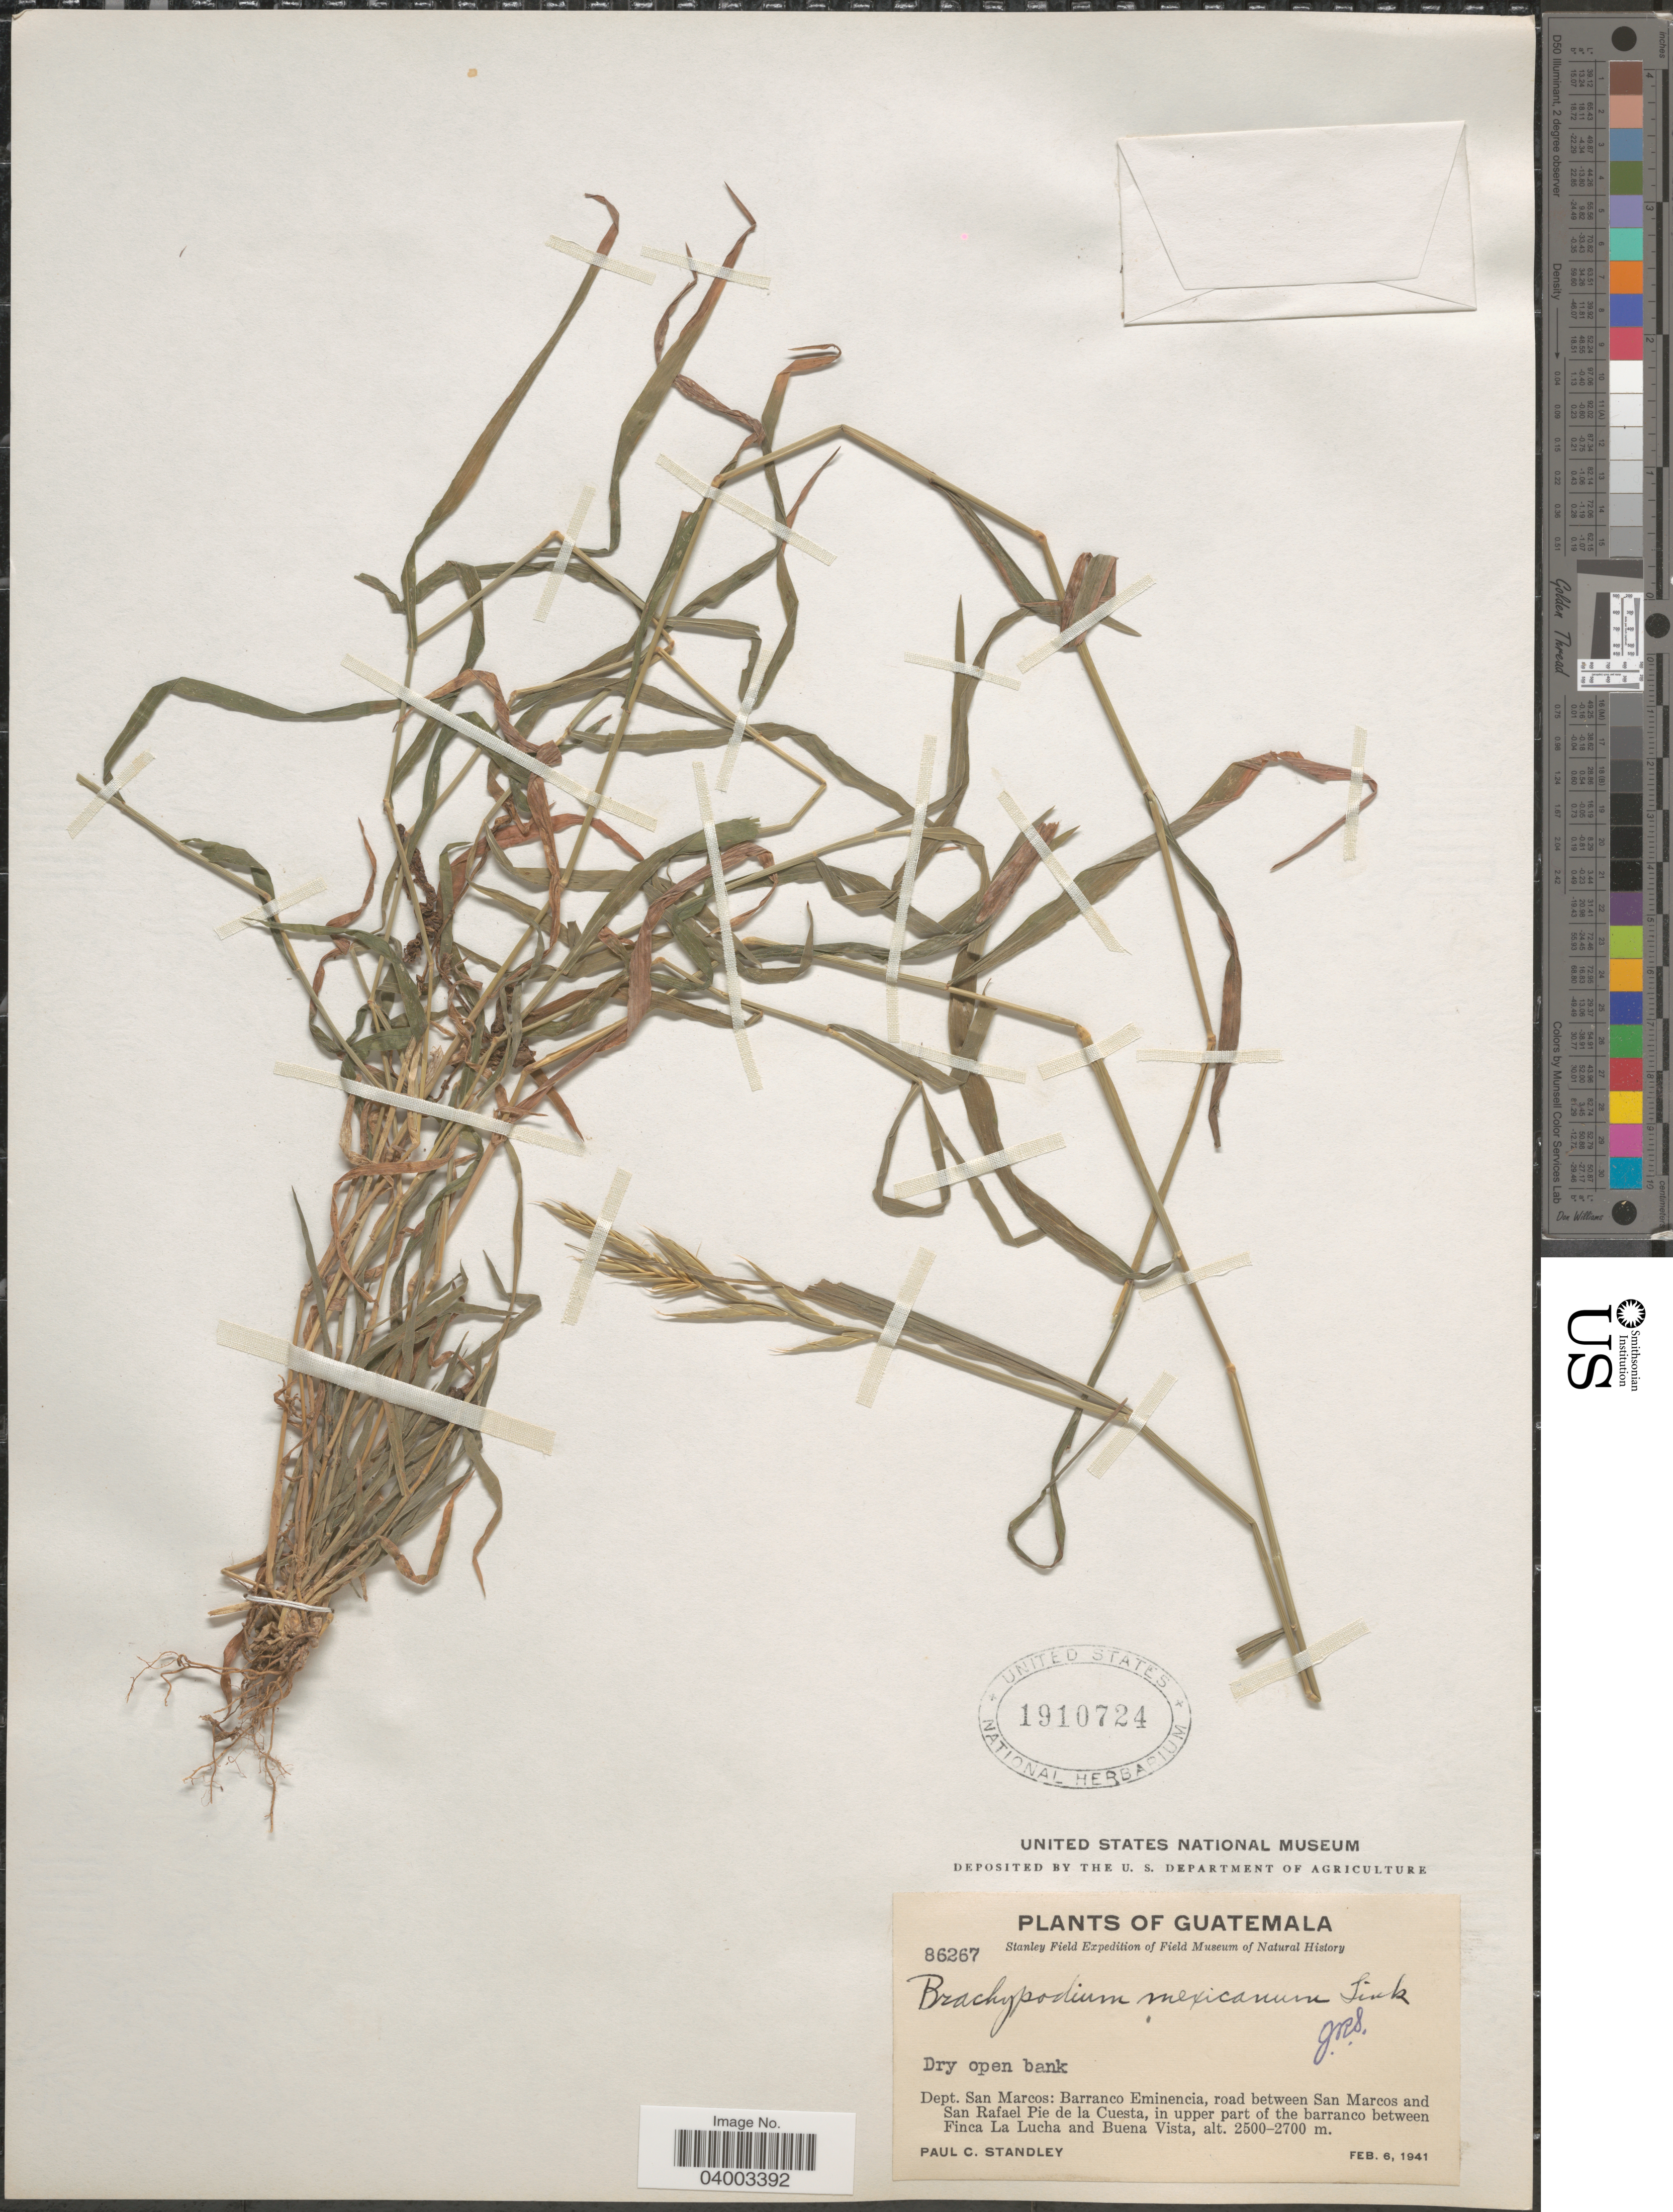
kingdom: Plantae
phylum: Tracheophyta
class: Liliopsida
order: Poales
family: Poaceae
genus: Brachypodium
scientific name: Brachypodium mexicanum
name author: (Roem. & Schult.) Link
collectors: P. C. Standley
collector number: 86267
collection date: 1941-02-06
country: Guatemala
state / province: San Marcos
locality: Dept. San Marcos: Barranco Eminencia, road between San Marcos and San Rafael Pie de la Cuesta, in upper part of the barranco between Finca La Lucha and Buena Vista.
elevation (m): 2500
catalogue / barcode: US 1910724